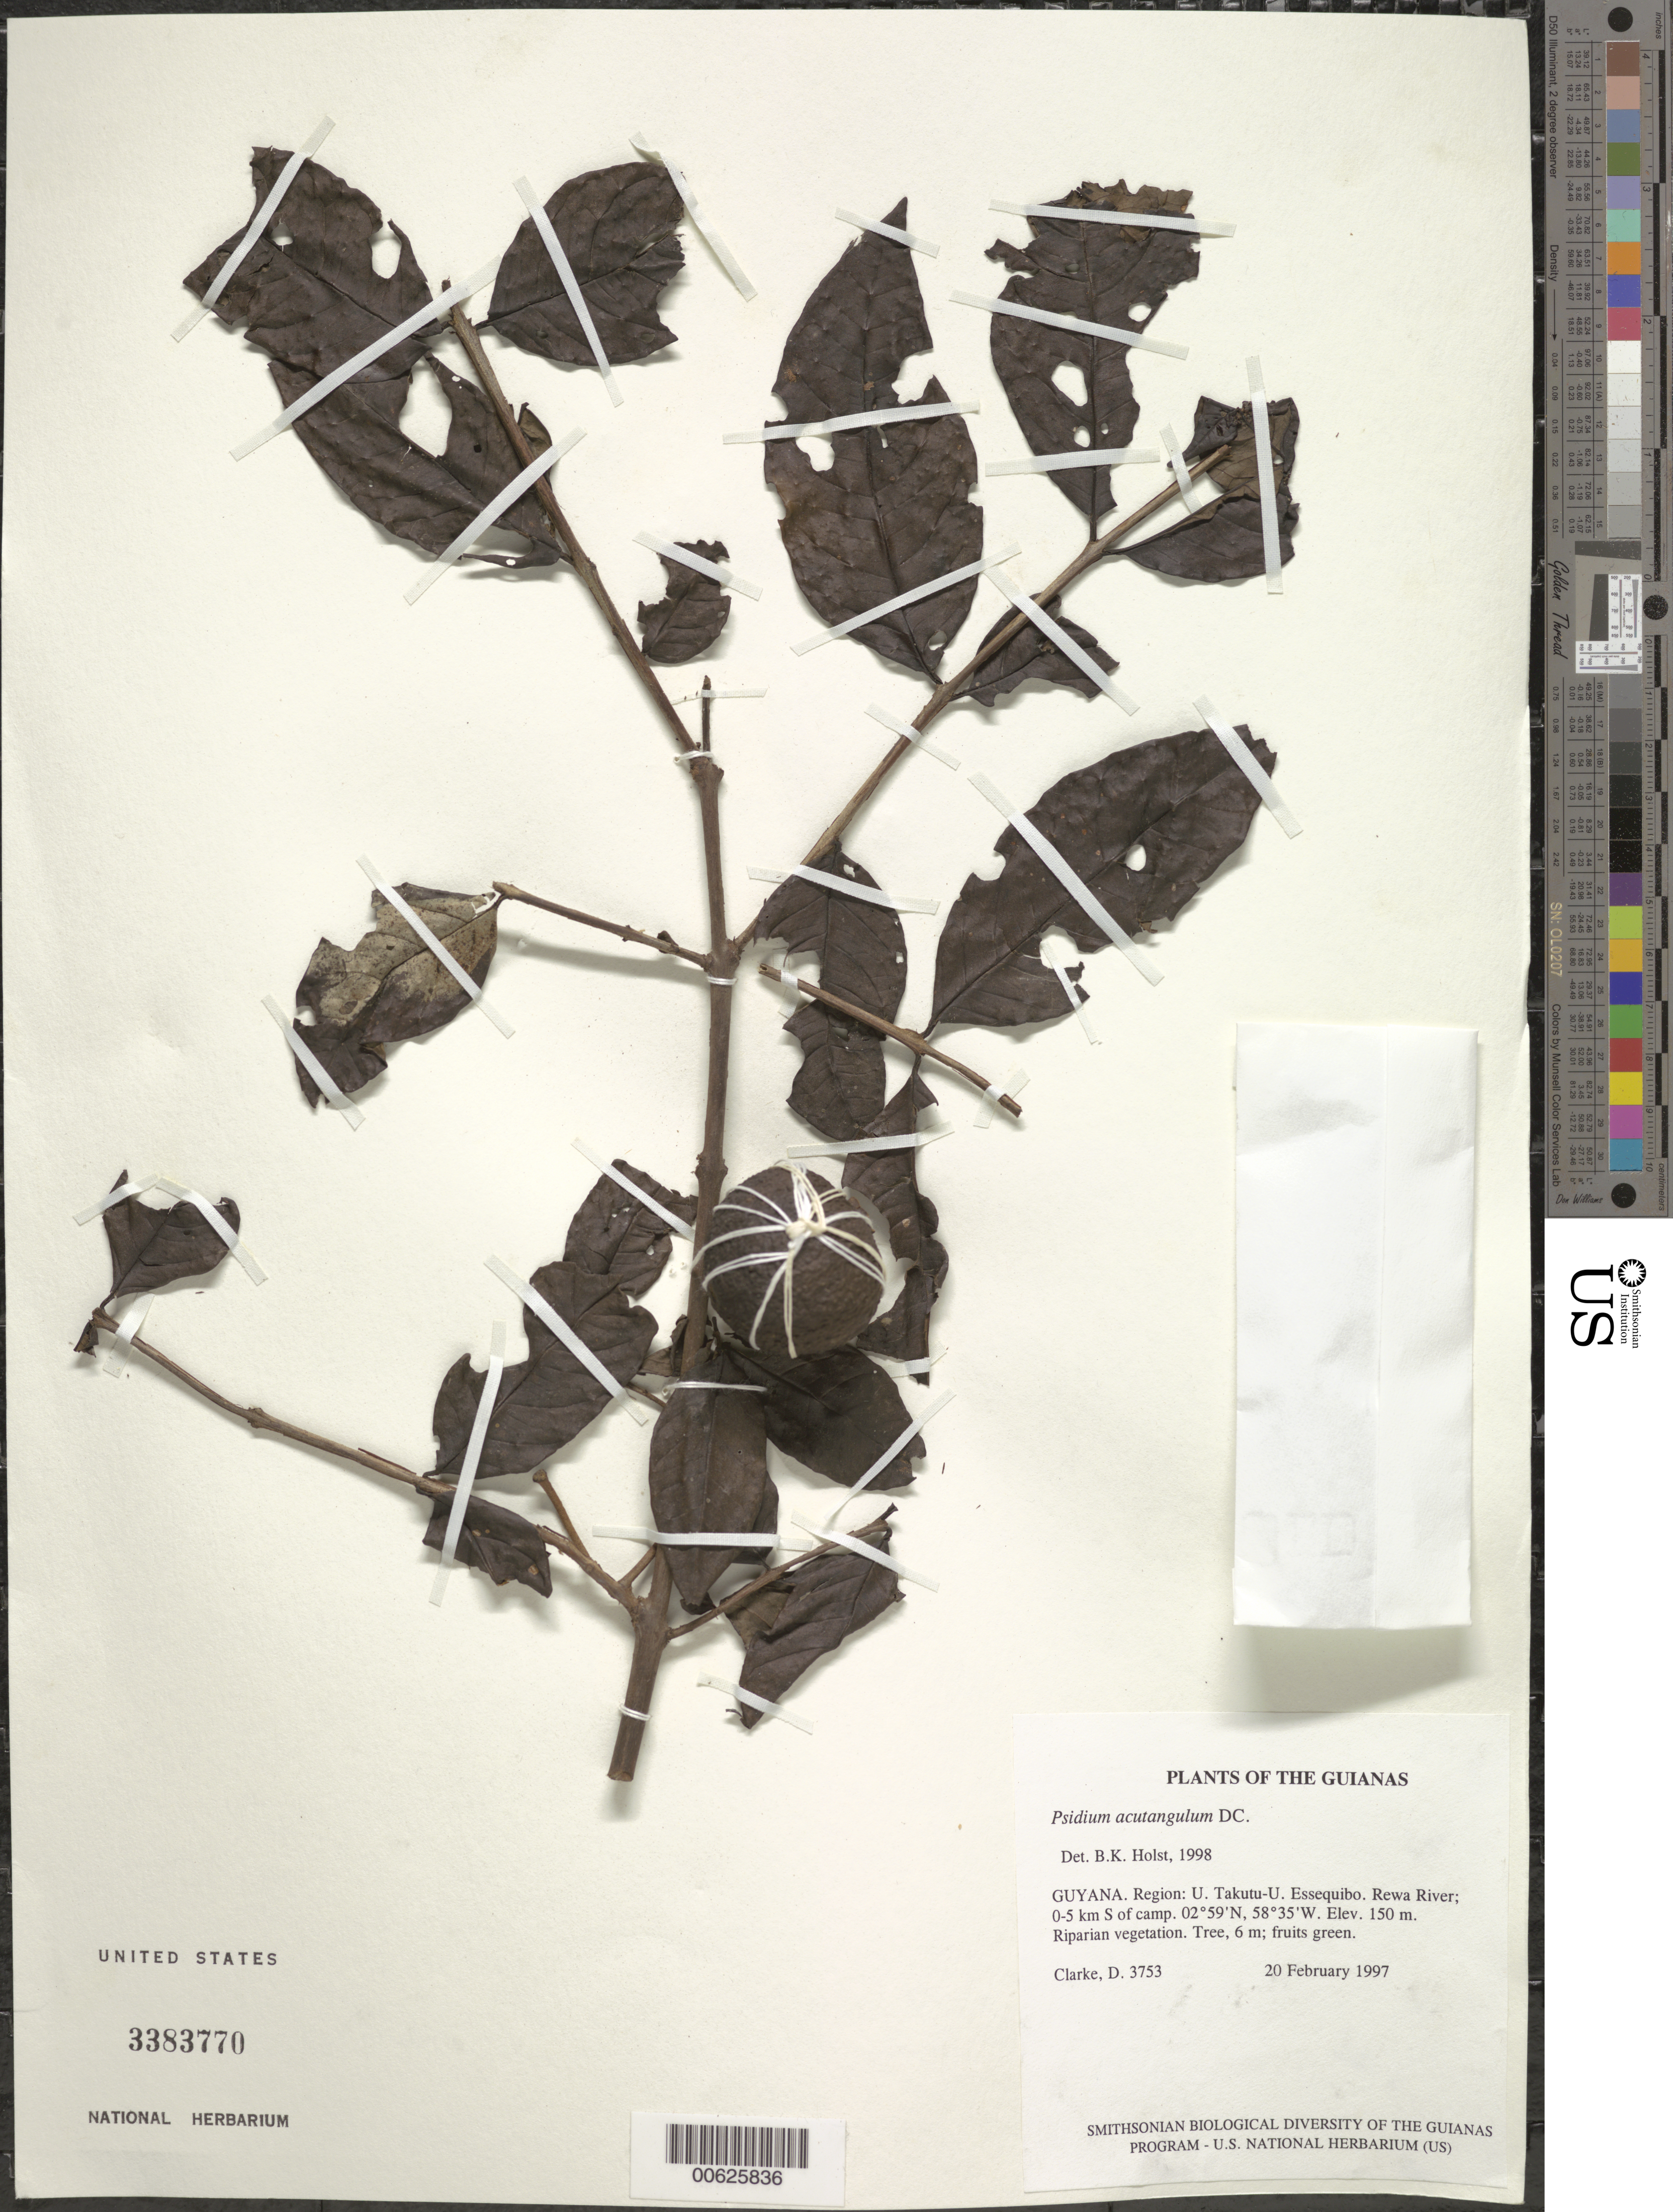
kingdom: Plantae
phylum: Tracheophyta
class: Magnoliopsida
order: Myrtales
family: Myrtaceae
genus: Psidium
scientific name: Psidium acutangulum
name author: (DC.) DC.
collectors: D. Clarke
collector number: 3753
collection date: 1997-02-20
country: Guyana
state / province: U. Takutu-U. Essequibo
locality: Region: U. Takutu-U. Essequibo. Rewa River; 0-5 km S of camp.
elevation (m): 150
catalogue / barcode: US 3383770